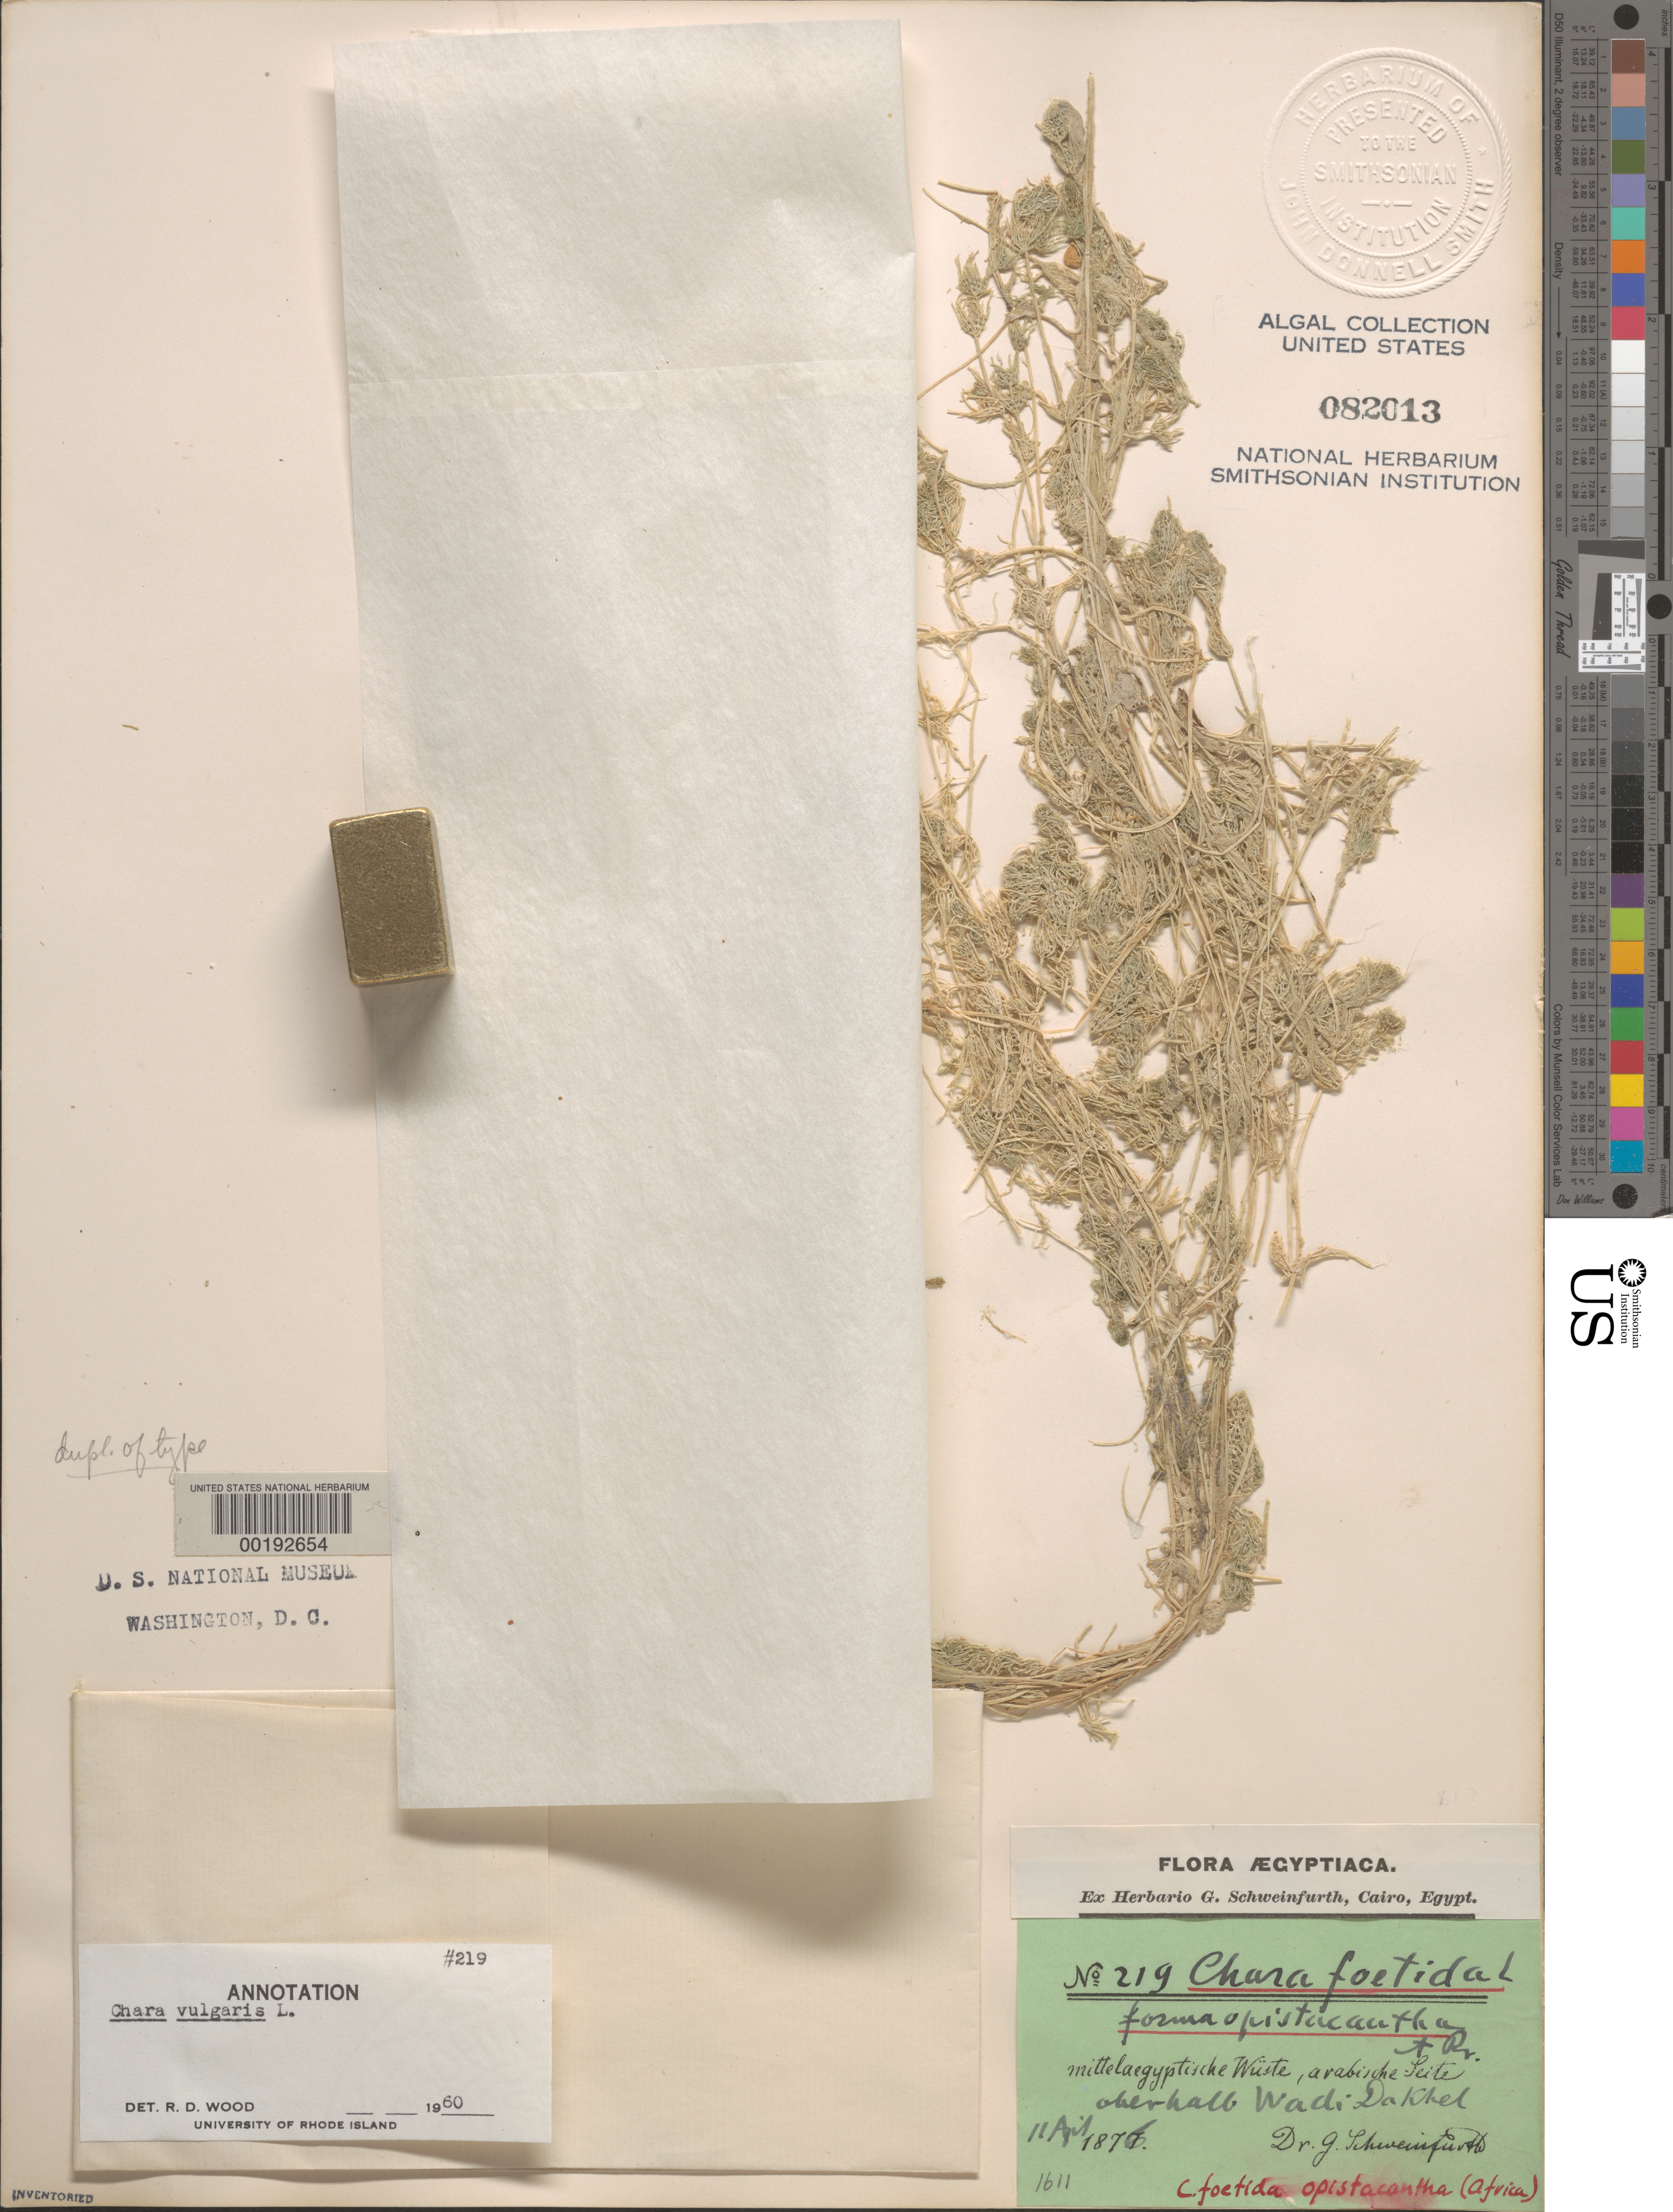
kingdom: Plantae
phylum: Charophyta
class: Charophyceae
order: Charales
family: Characeae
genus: Chara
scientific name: Chara vulgaris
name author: L.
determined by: Wood, R. D.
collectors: G. A. Schweinfurth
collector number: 219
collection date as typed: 11 Apr 1876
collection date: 1876-04-11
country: Egypt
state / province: Al Bahr al Ahmar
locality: Wadi ad Dakhal (Wadi Dakhel)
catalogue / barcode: US 82013